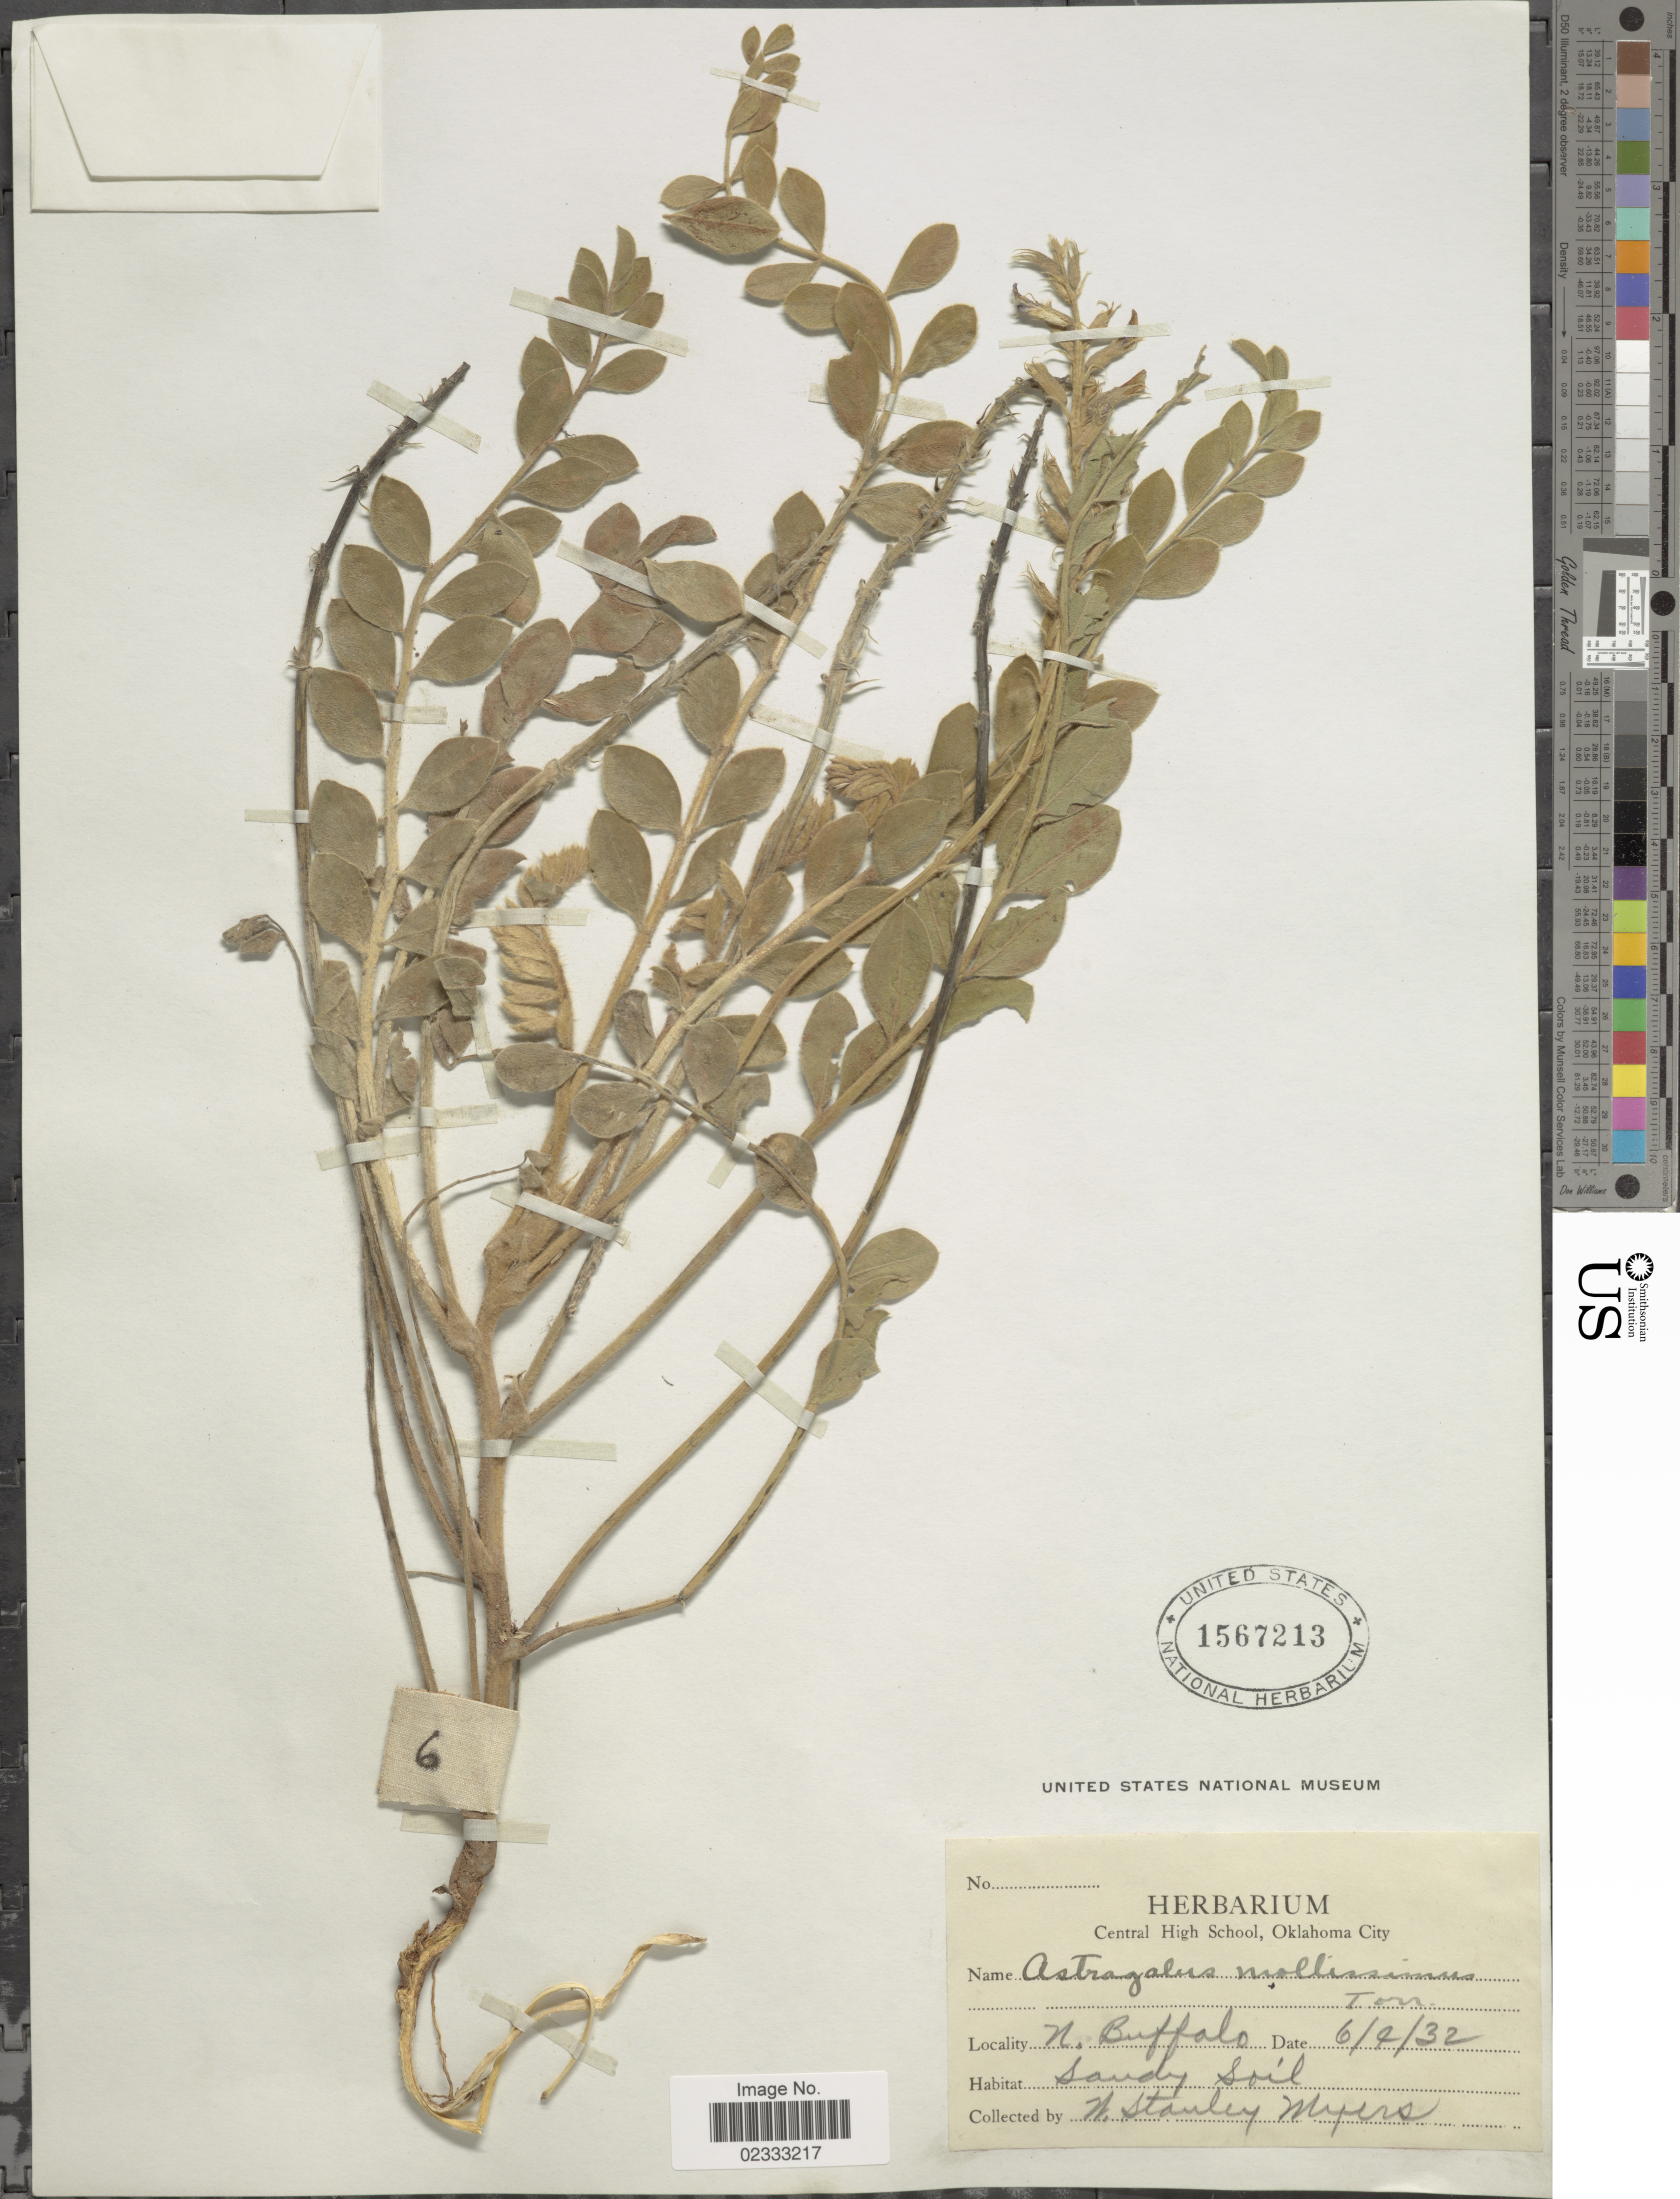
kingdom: Plantae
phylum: Tracheophyta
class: Magnoliopsida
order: Fabales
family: Fabaceae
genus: Astragalus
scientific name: Astragalus mollissimus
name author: Torr.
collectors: W. Myers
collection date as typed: Transcribed d/m/y: 4/6/32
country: United States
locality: N. Buffalo.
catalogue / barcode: US 1567213